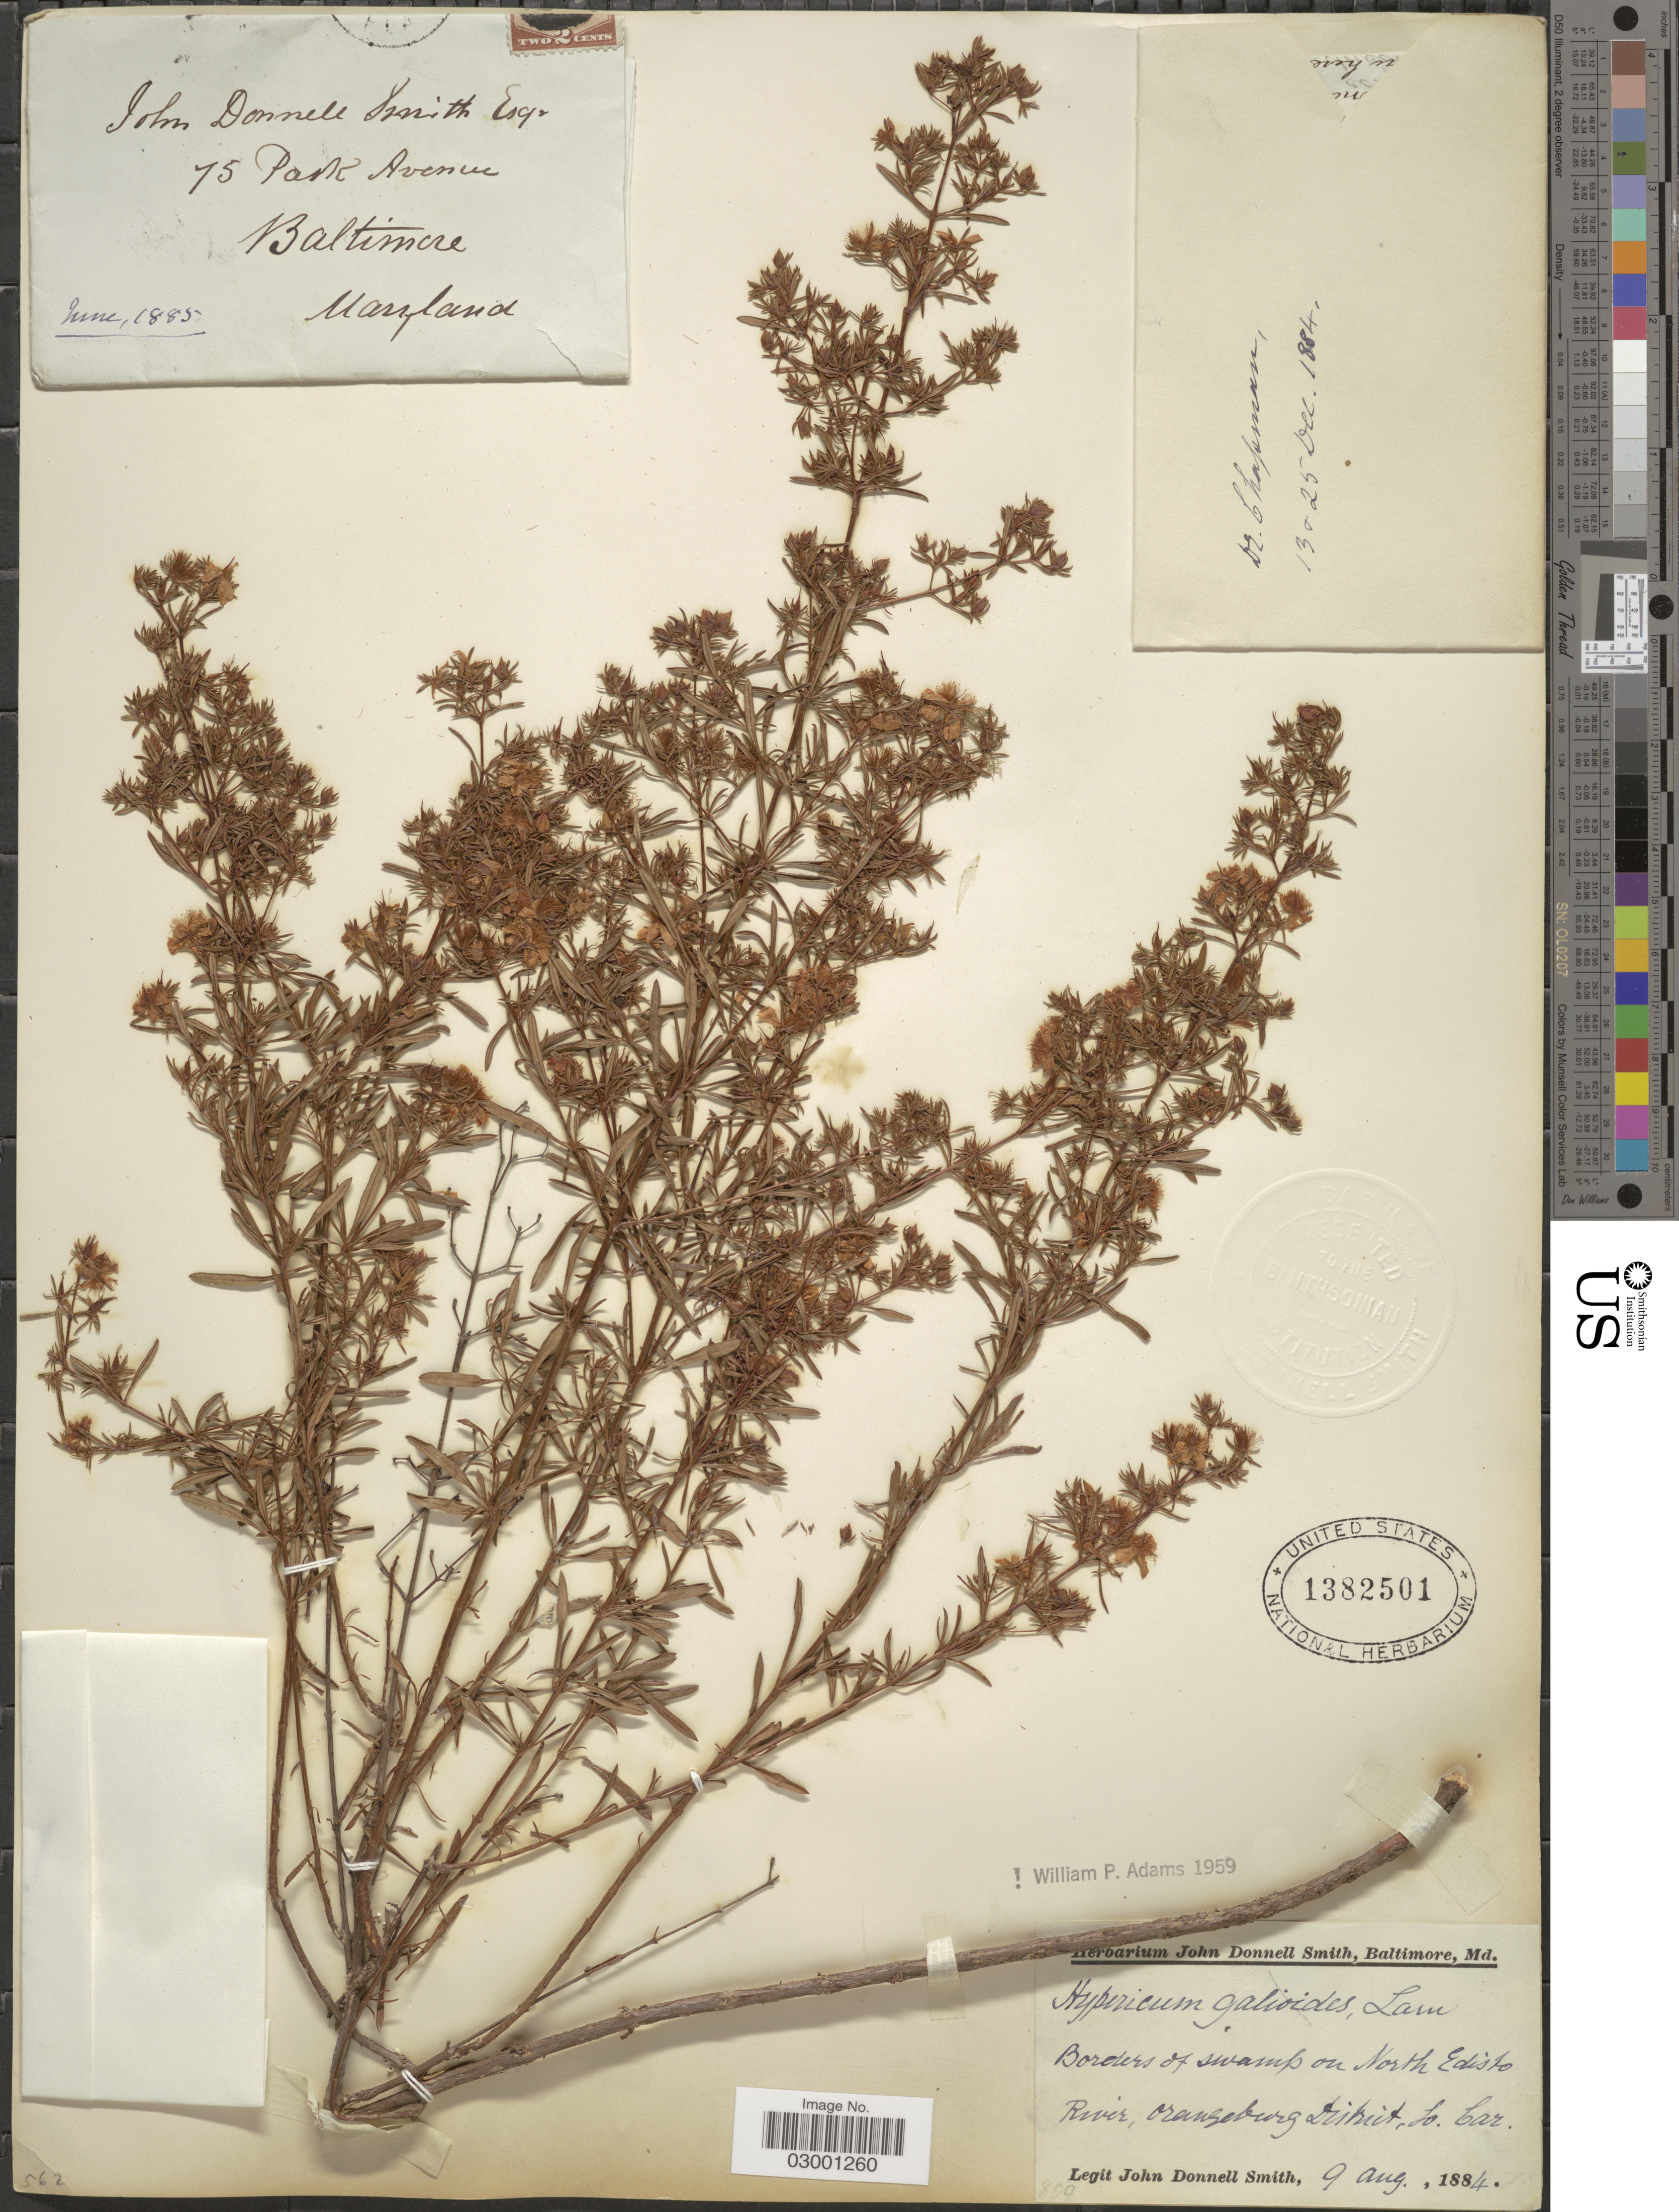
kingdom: Plantae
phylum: Tracheophyta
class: Magnoliopsida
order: Malpighiales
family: Hypericaceae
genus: Hypericum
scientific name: Hypericum galioides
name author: Lam.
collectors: J. Donnell Smith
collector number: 75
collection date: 1885-06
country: United States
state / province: Maryland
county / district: Baltimore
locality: Park Avenue. Baltimore.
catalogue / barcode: US 1382501-2